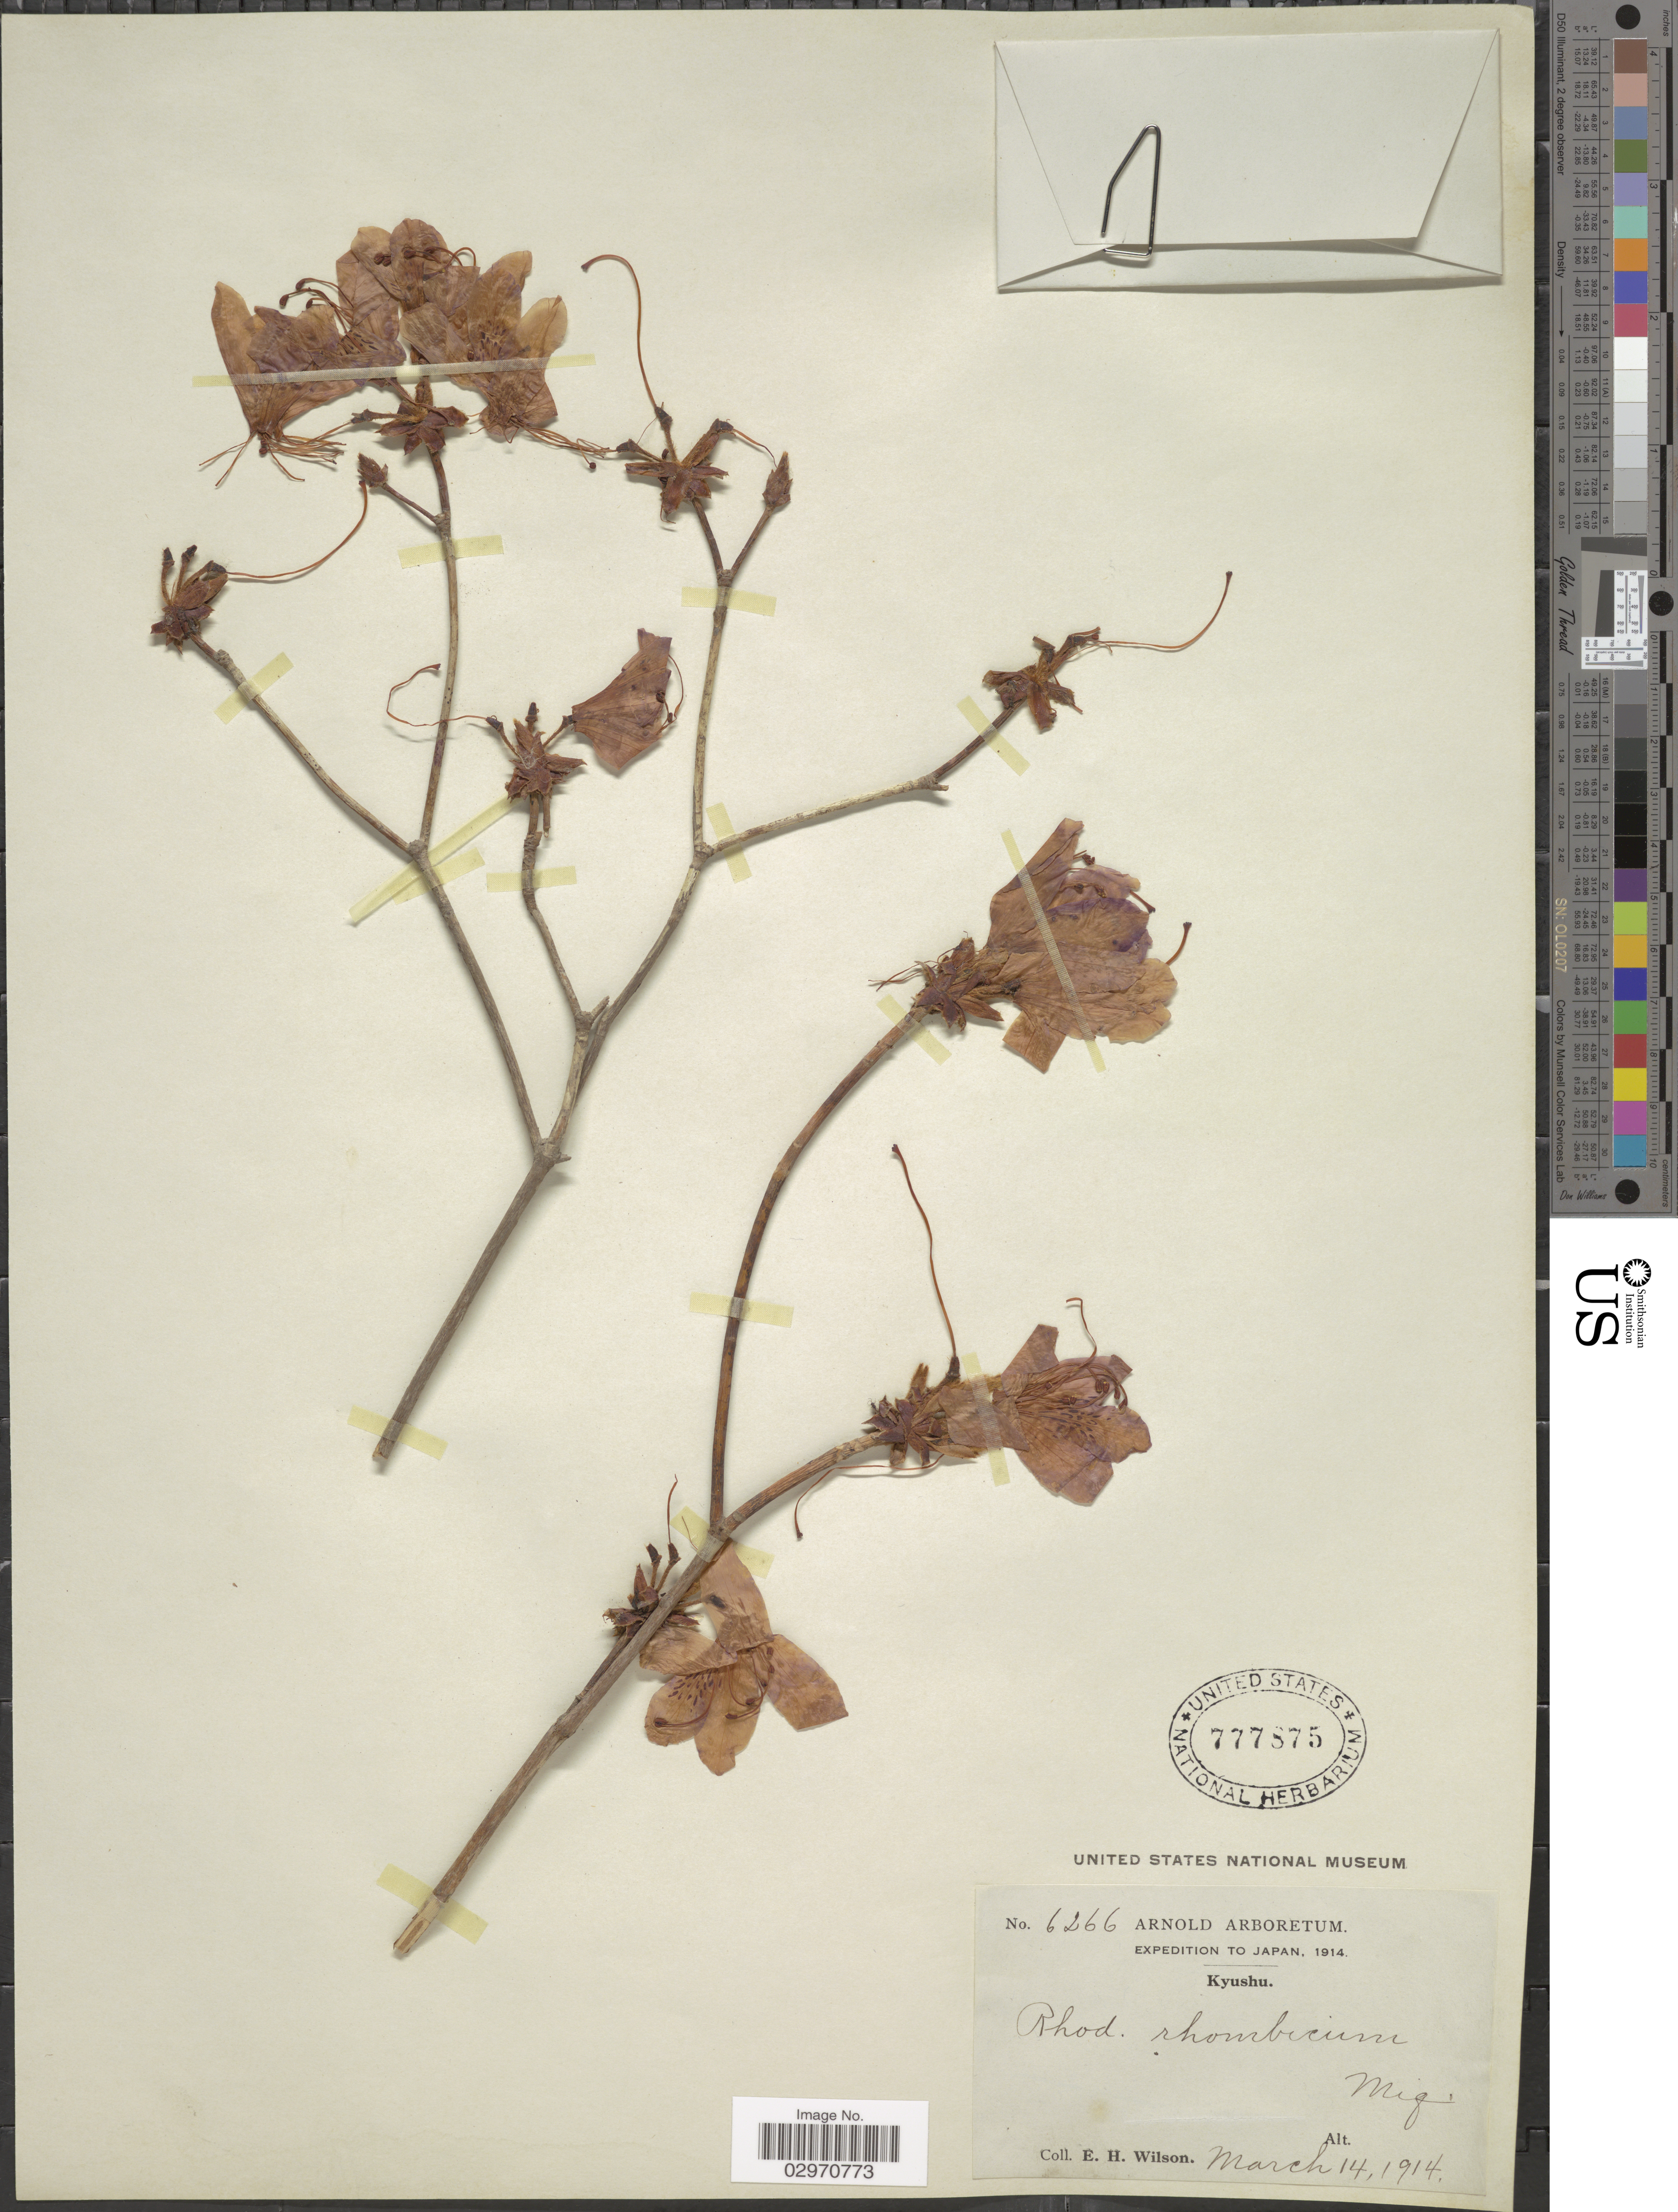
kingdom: Plantae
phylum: Tracheophyta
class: Magnoliopsida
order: Ericales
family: Ericaceae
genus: Rhododendron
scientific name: Rhododendron farrerae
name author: Sweet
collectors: E. Wilson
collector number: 6266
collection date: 1914-03-14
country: Japan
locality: Kyushu.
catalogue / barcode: US 777875